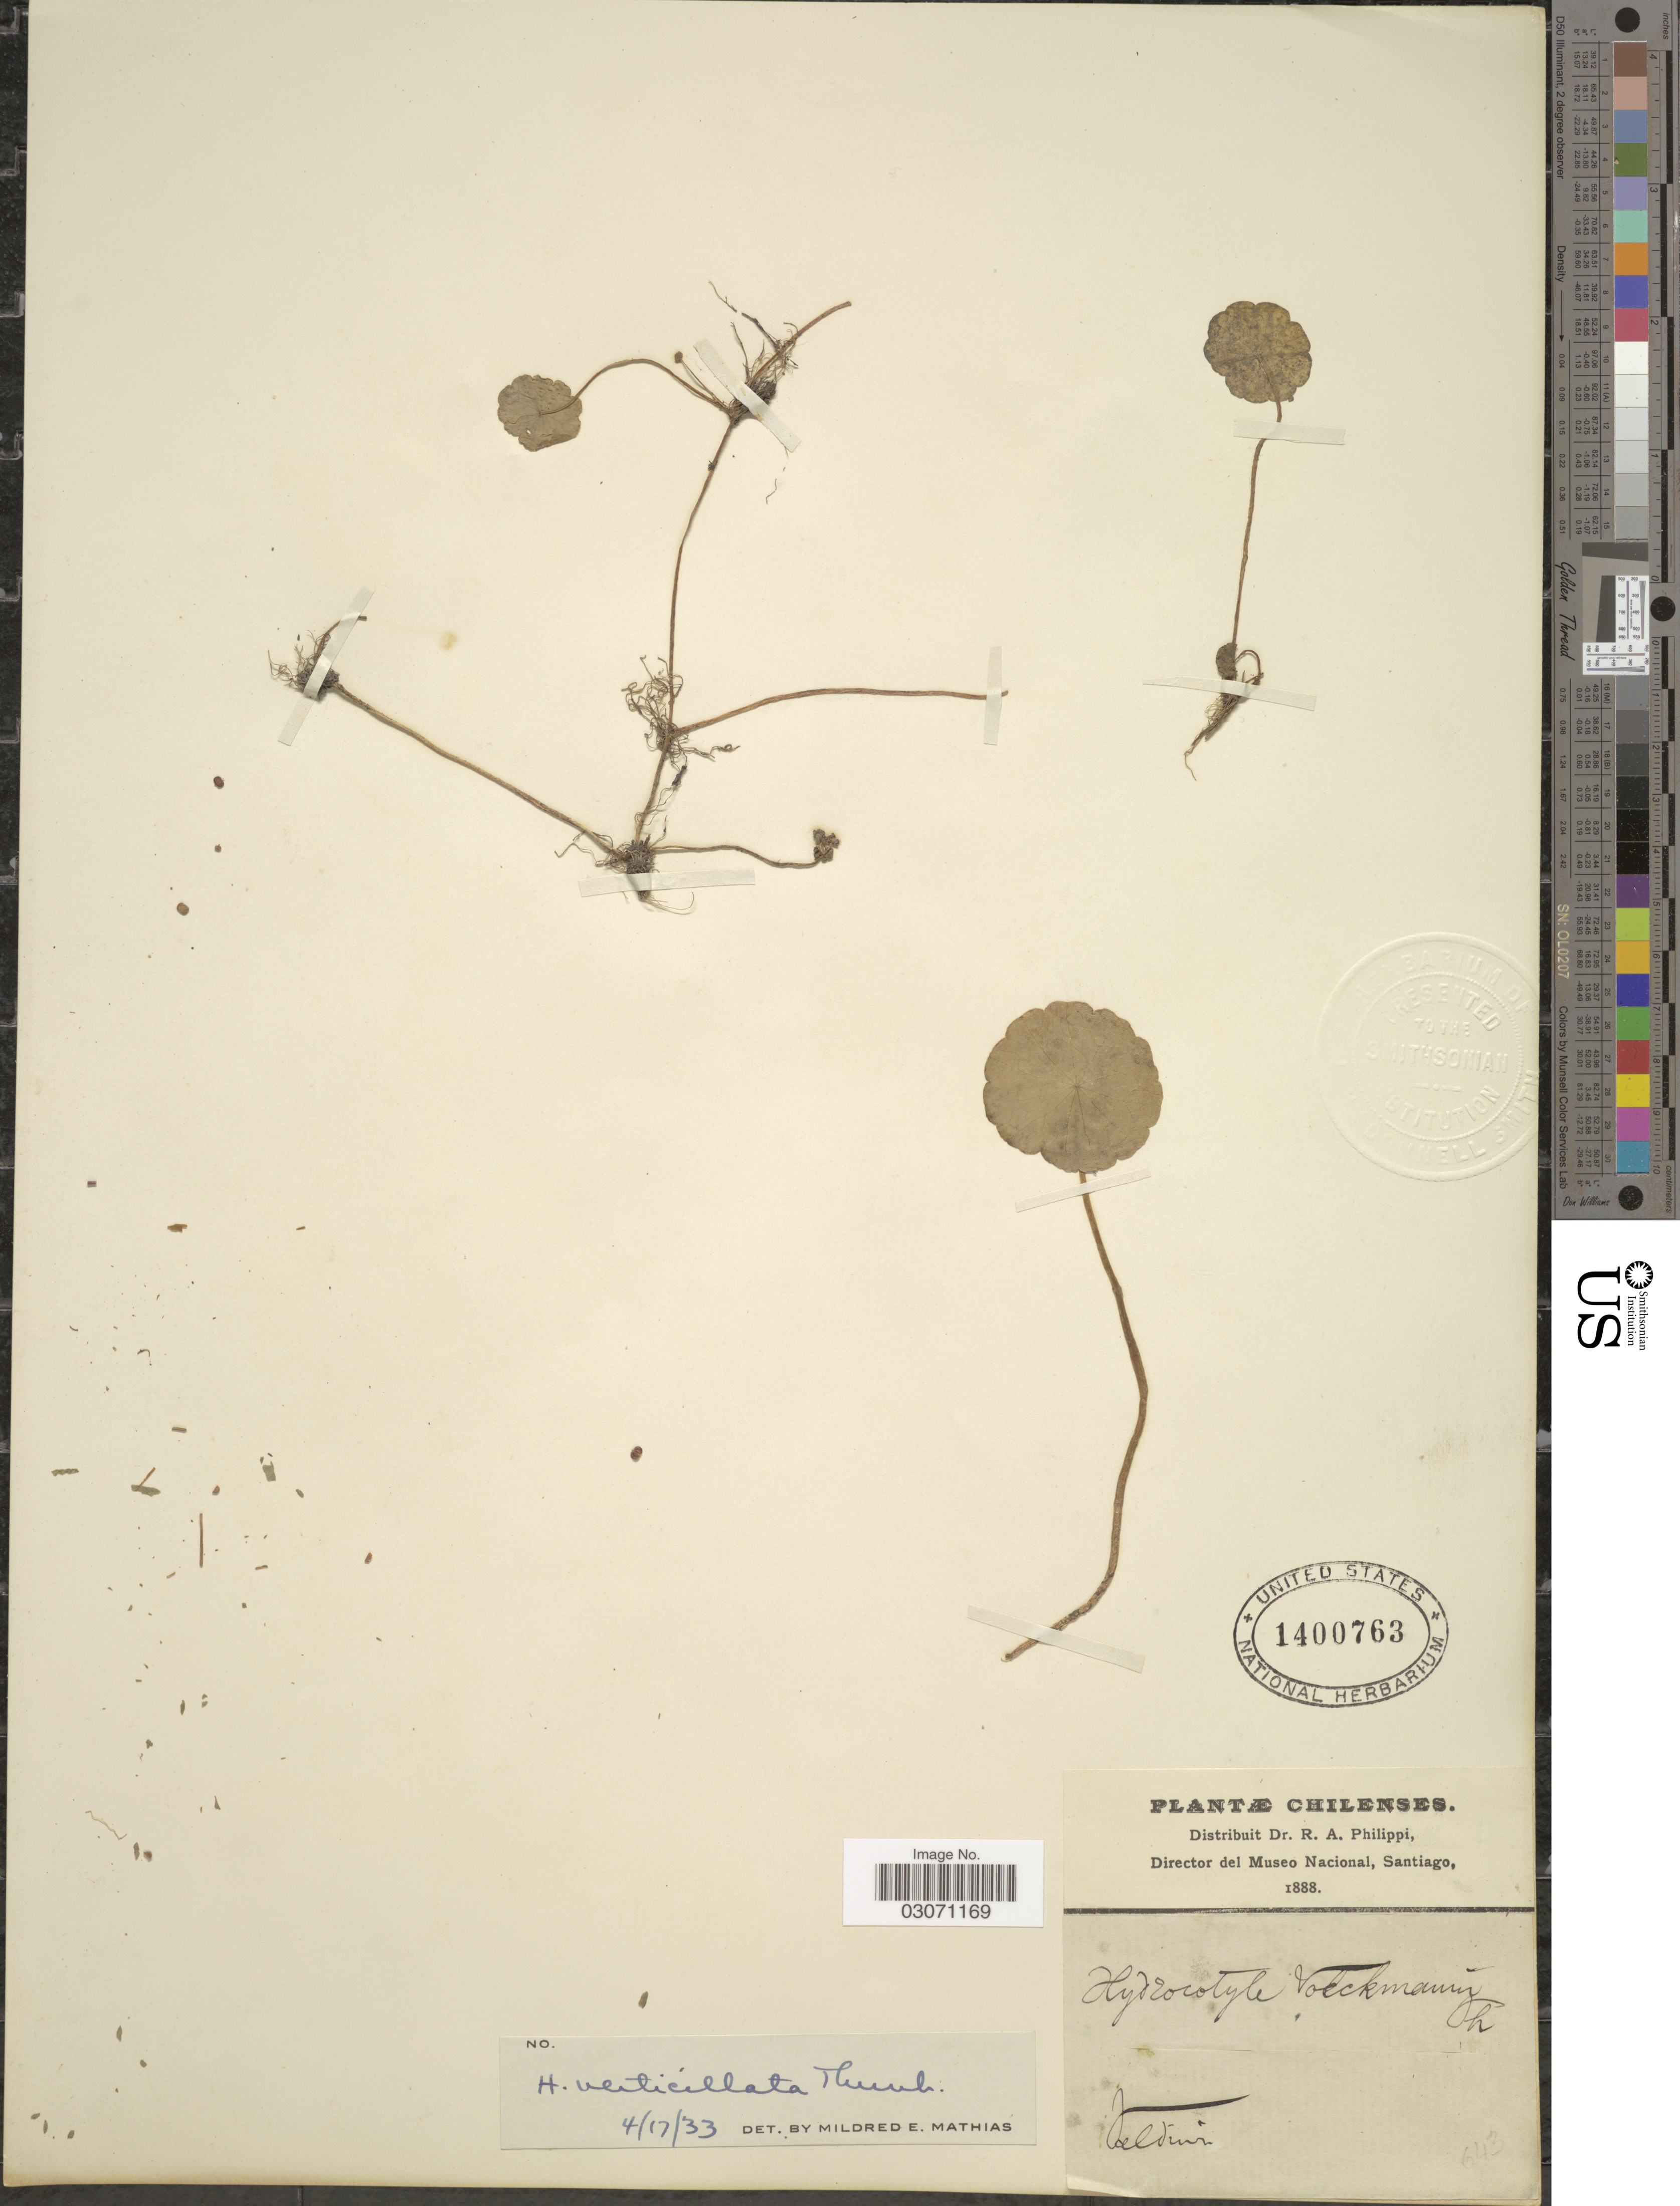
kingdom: Plantae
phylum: Tracheophyta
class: Magnoliopsida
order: Apiales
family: Araliaceae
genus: Hydrocotyle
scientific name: Hydrocotyle verticillata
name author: Thunb.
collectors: ex herb. F. Philippi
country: Chile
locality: Valdivia.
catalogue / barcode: US 1400763